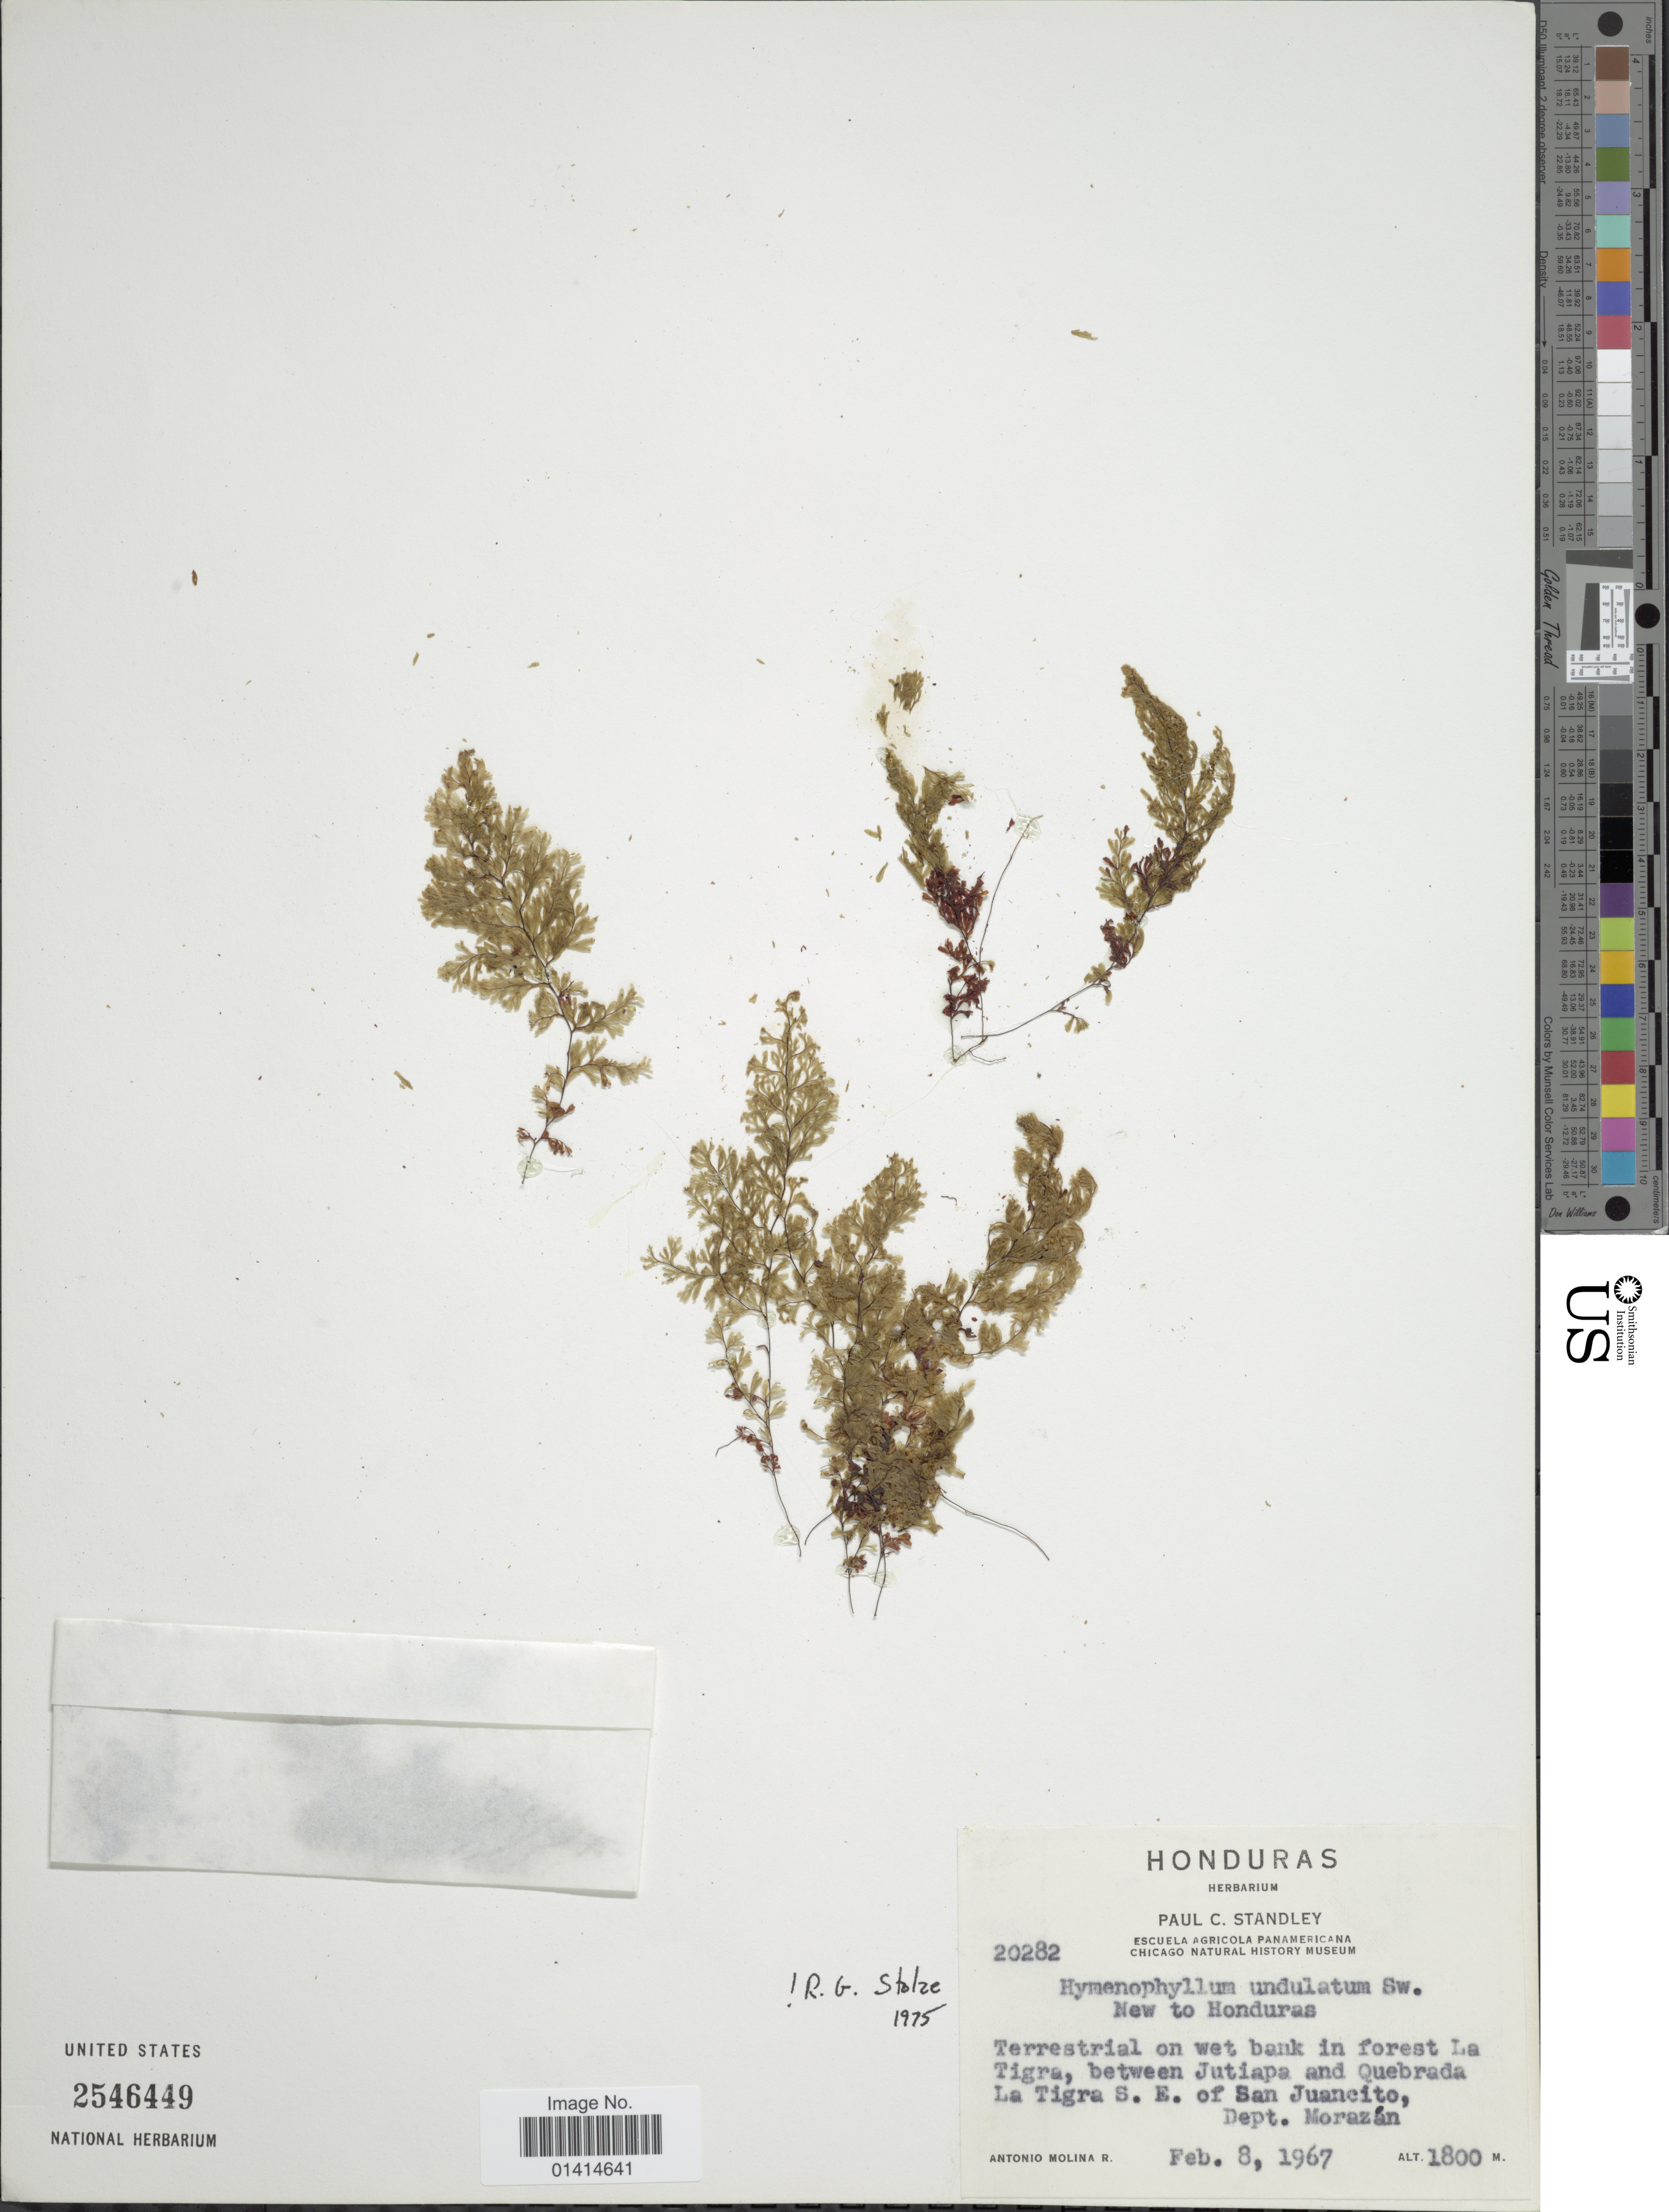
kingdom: Plantae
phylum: Tracheophyta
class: Polypodiopsida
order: Hymenophyllales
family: Hymenophyllaceae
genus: Hymenophyllum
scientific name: Hymenophyllum undulatum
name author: (Sw.) Sw.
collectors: A. Molina R.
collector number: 20282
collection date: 1967-02-08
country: Honduras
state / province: Fco. Morazán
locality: La Tigra, between Jutiapa and Quebrada La Tigra S.E. of San Juancito, Dept Morazán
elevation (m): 1800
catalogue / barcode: US 2546449